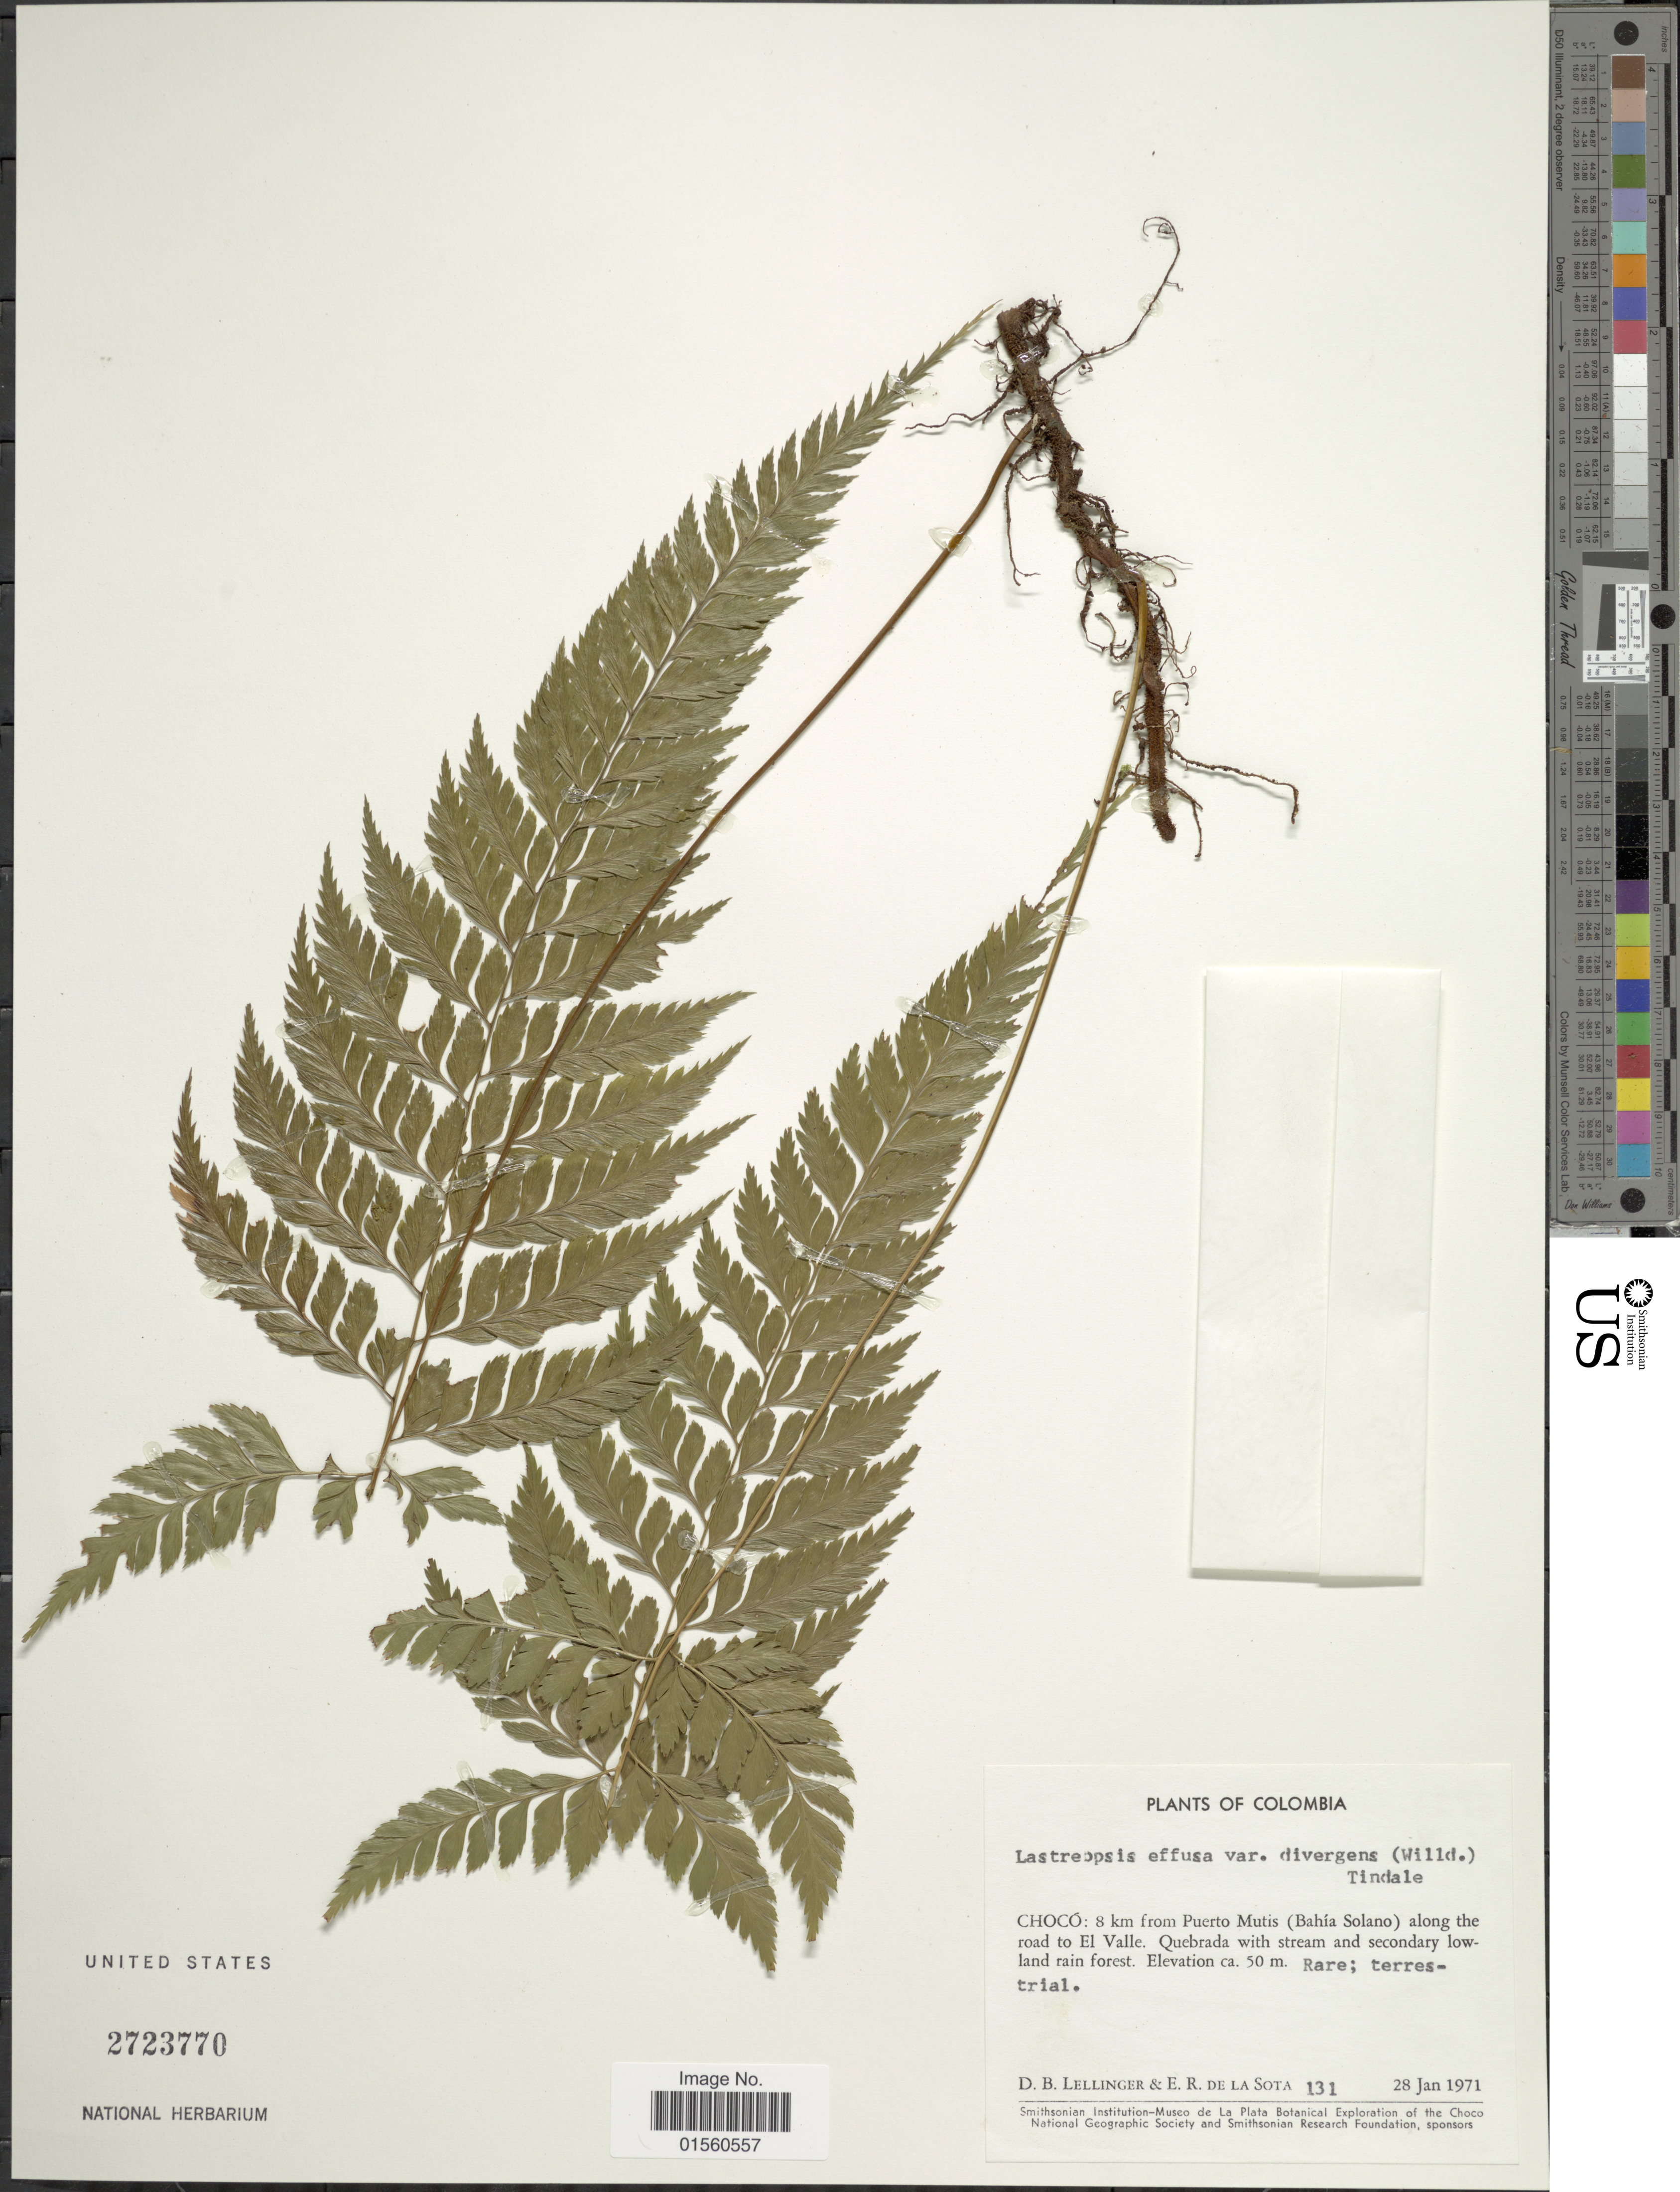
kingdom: Plantae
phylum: Tracheophyta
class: Polypodiopsida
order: Polypodiales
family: Dryopteridaceae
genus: Parapolystichum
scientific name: Parapolystichum effusum var. effusum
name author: (Sw.) Ching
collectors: D. B. Lellinger & E. R. de la Sota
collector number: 131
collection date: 1971-01-28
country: Colombia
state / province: Chocó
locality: Choco: 8 km from Puerto Mutis (Bahia Solano) along the road to El Valle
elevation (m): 50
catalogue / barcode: US 2723770